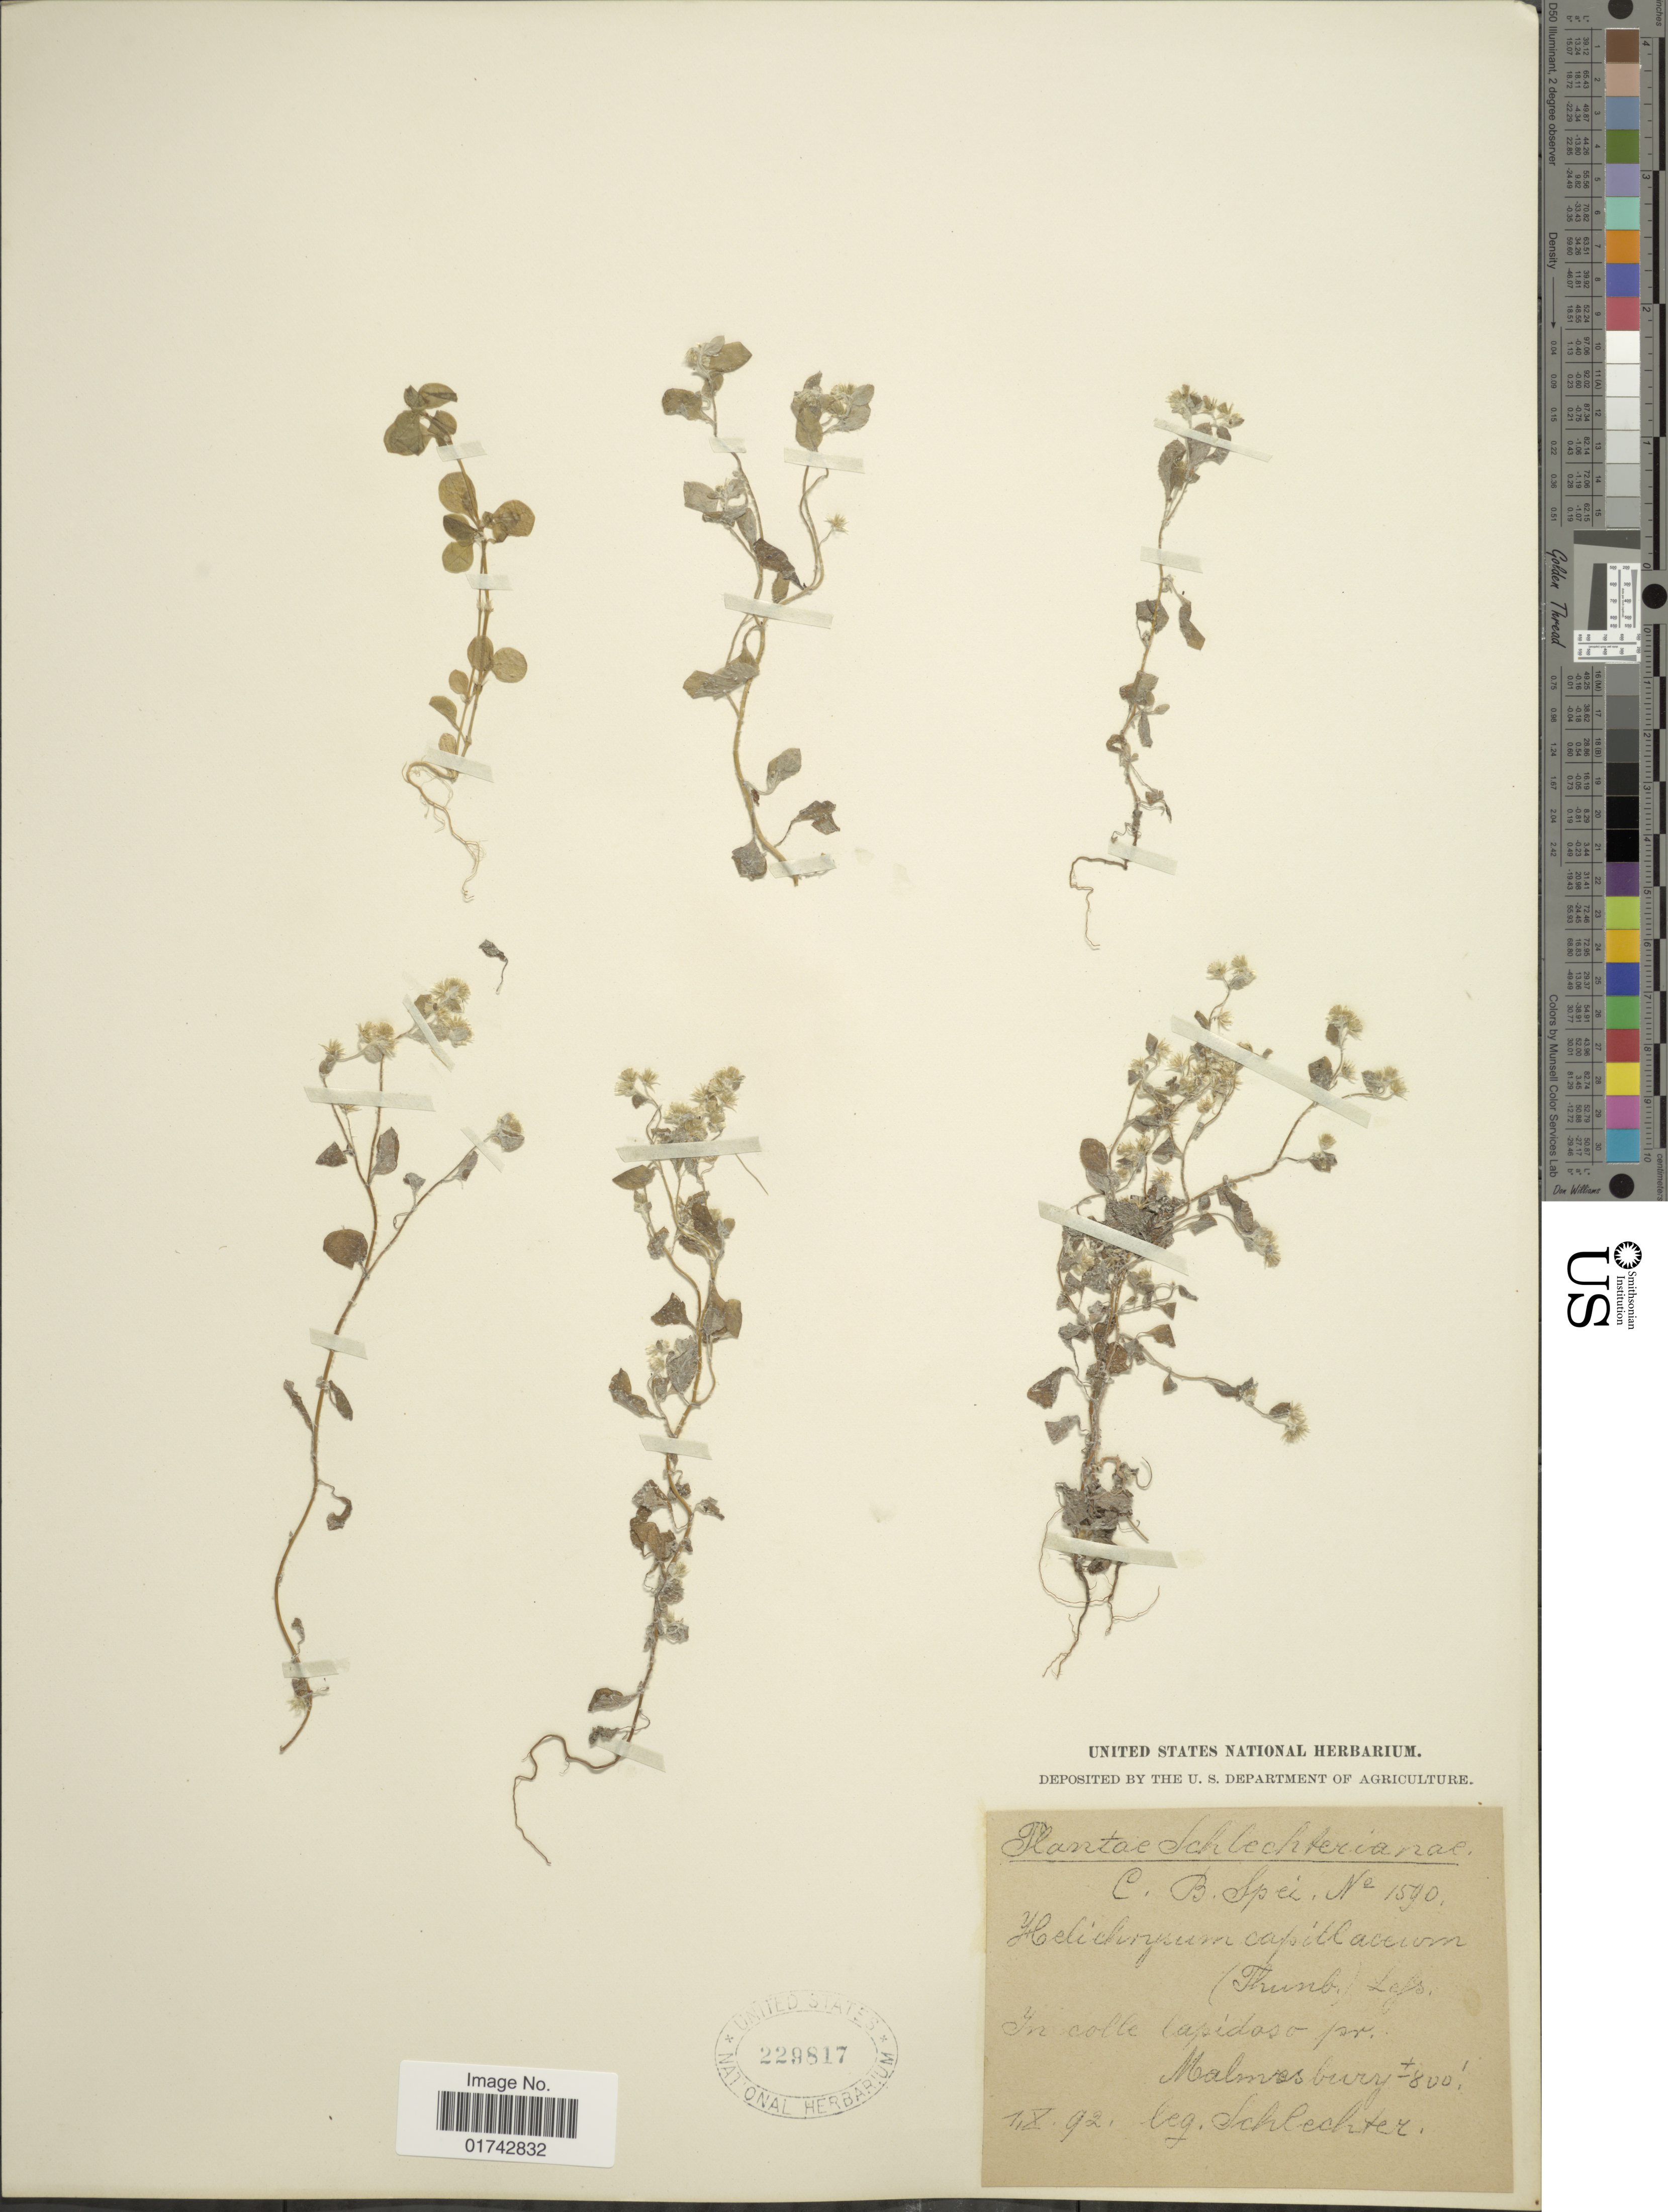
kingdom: Plantae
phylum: Tracheophyta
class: Magnoliopsida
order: Asterales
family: Asteraceae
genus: Helichrysum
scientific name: Helichrysum capillaceum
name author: Less.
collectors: F. R. R. Schlechter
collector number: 1590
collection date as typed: Transcribed d/m/y: 1/10/92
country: South Africa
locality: In colle Capídoso pr. Malmesbury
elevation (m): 244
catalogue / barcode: US 229817